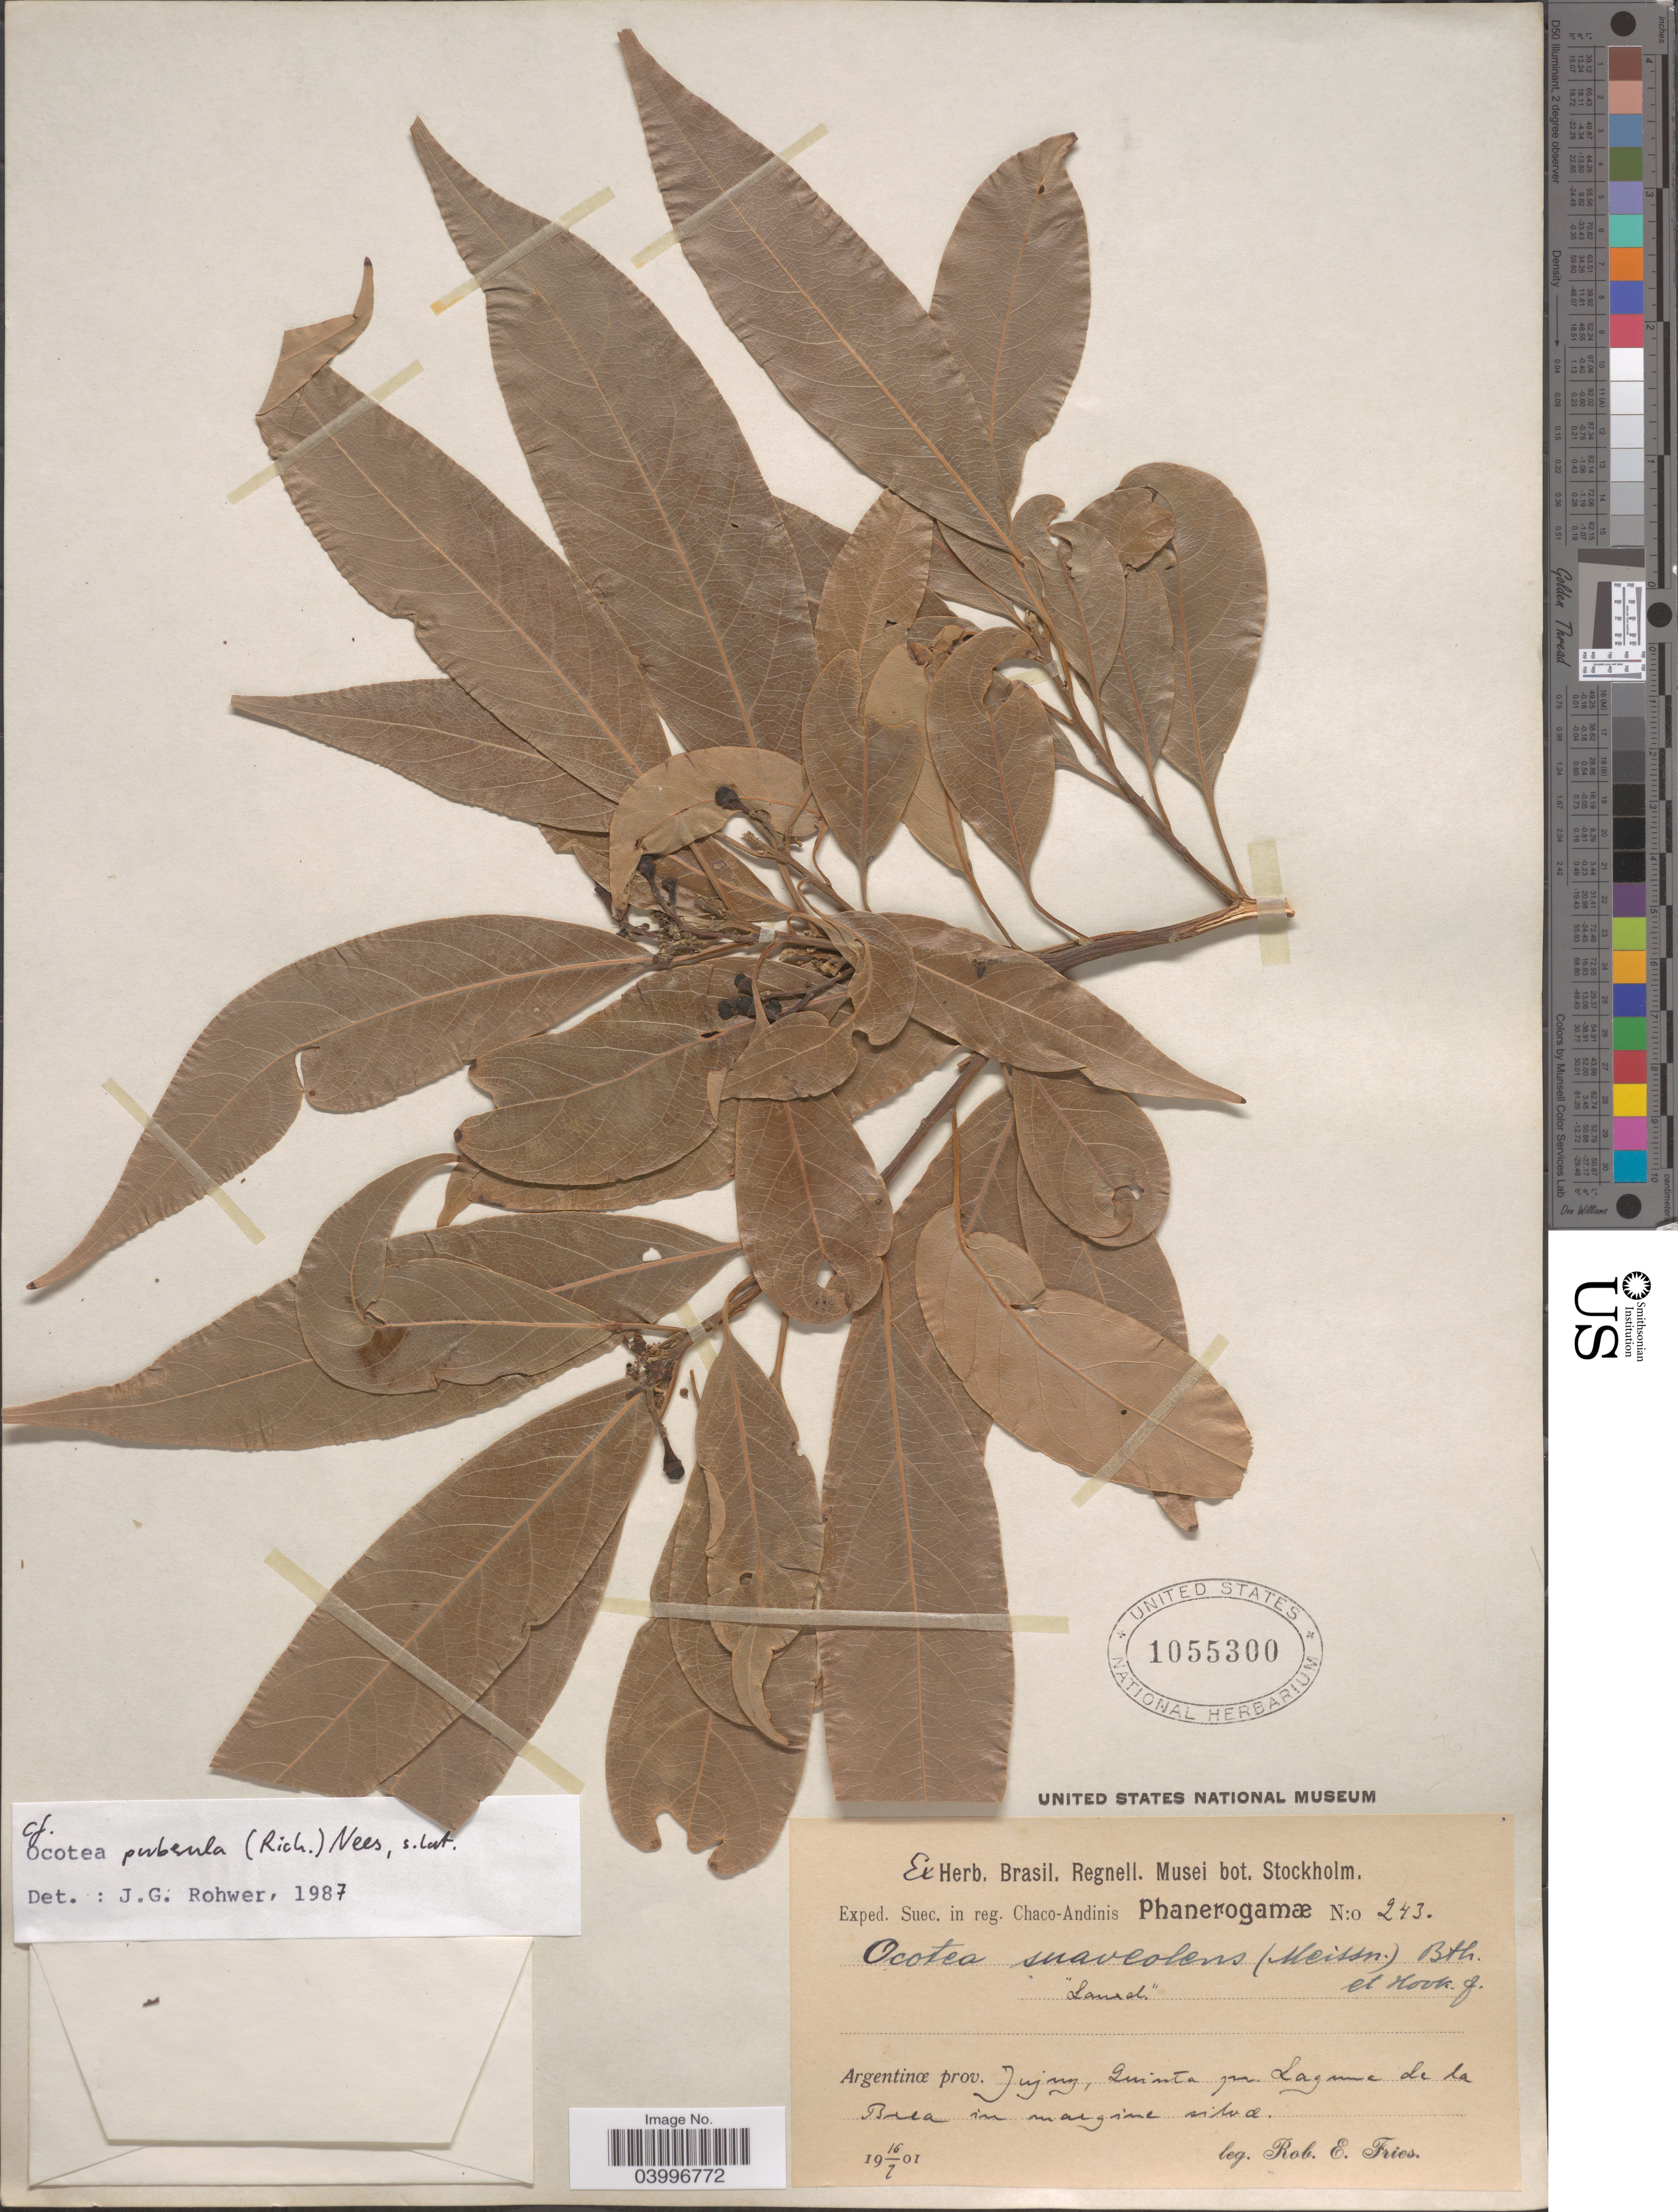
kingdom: Plantae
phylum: Tracheophyta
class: Magnoliopsida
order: Laurales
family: Lauraceae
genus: Ocotea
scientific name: Ocotea puberula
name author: (Rich.) Nees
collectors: R. E. Fries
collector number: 243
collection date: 1901-07-16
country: Argentina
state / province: Jujuy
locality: Guinta por Laguna de la Brea in margine silva.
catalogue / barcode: US 1055300